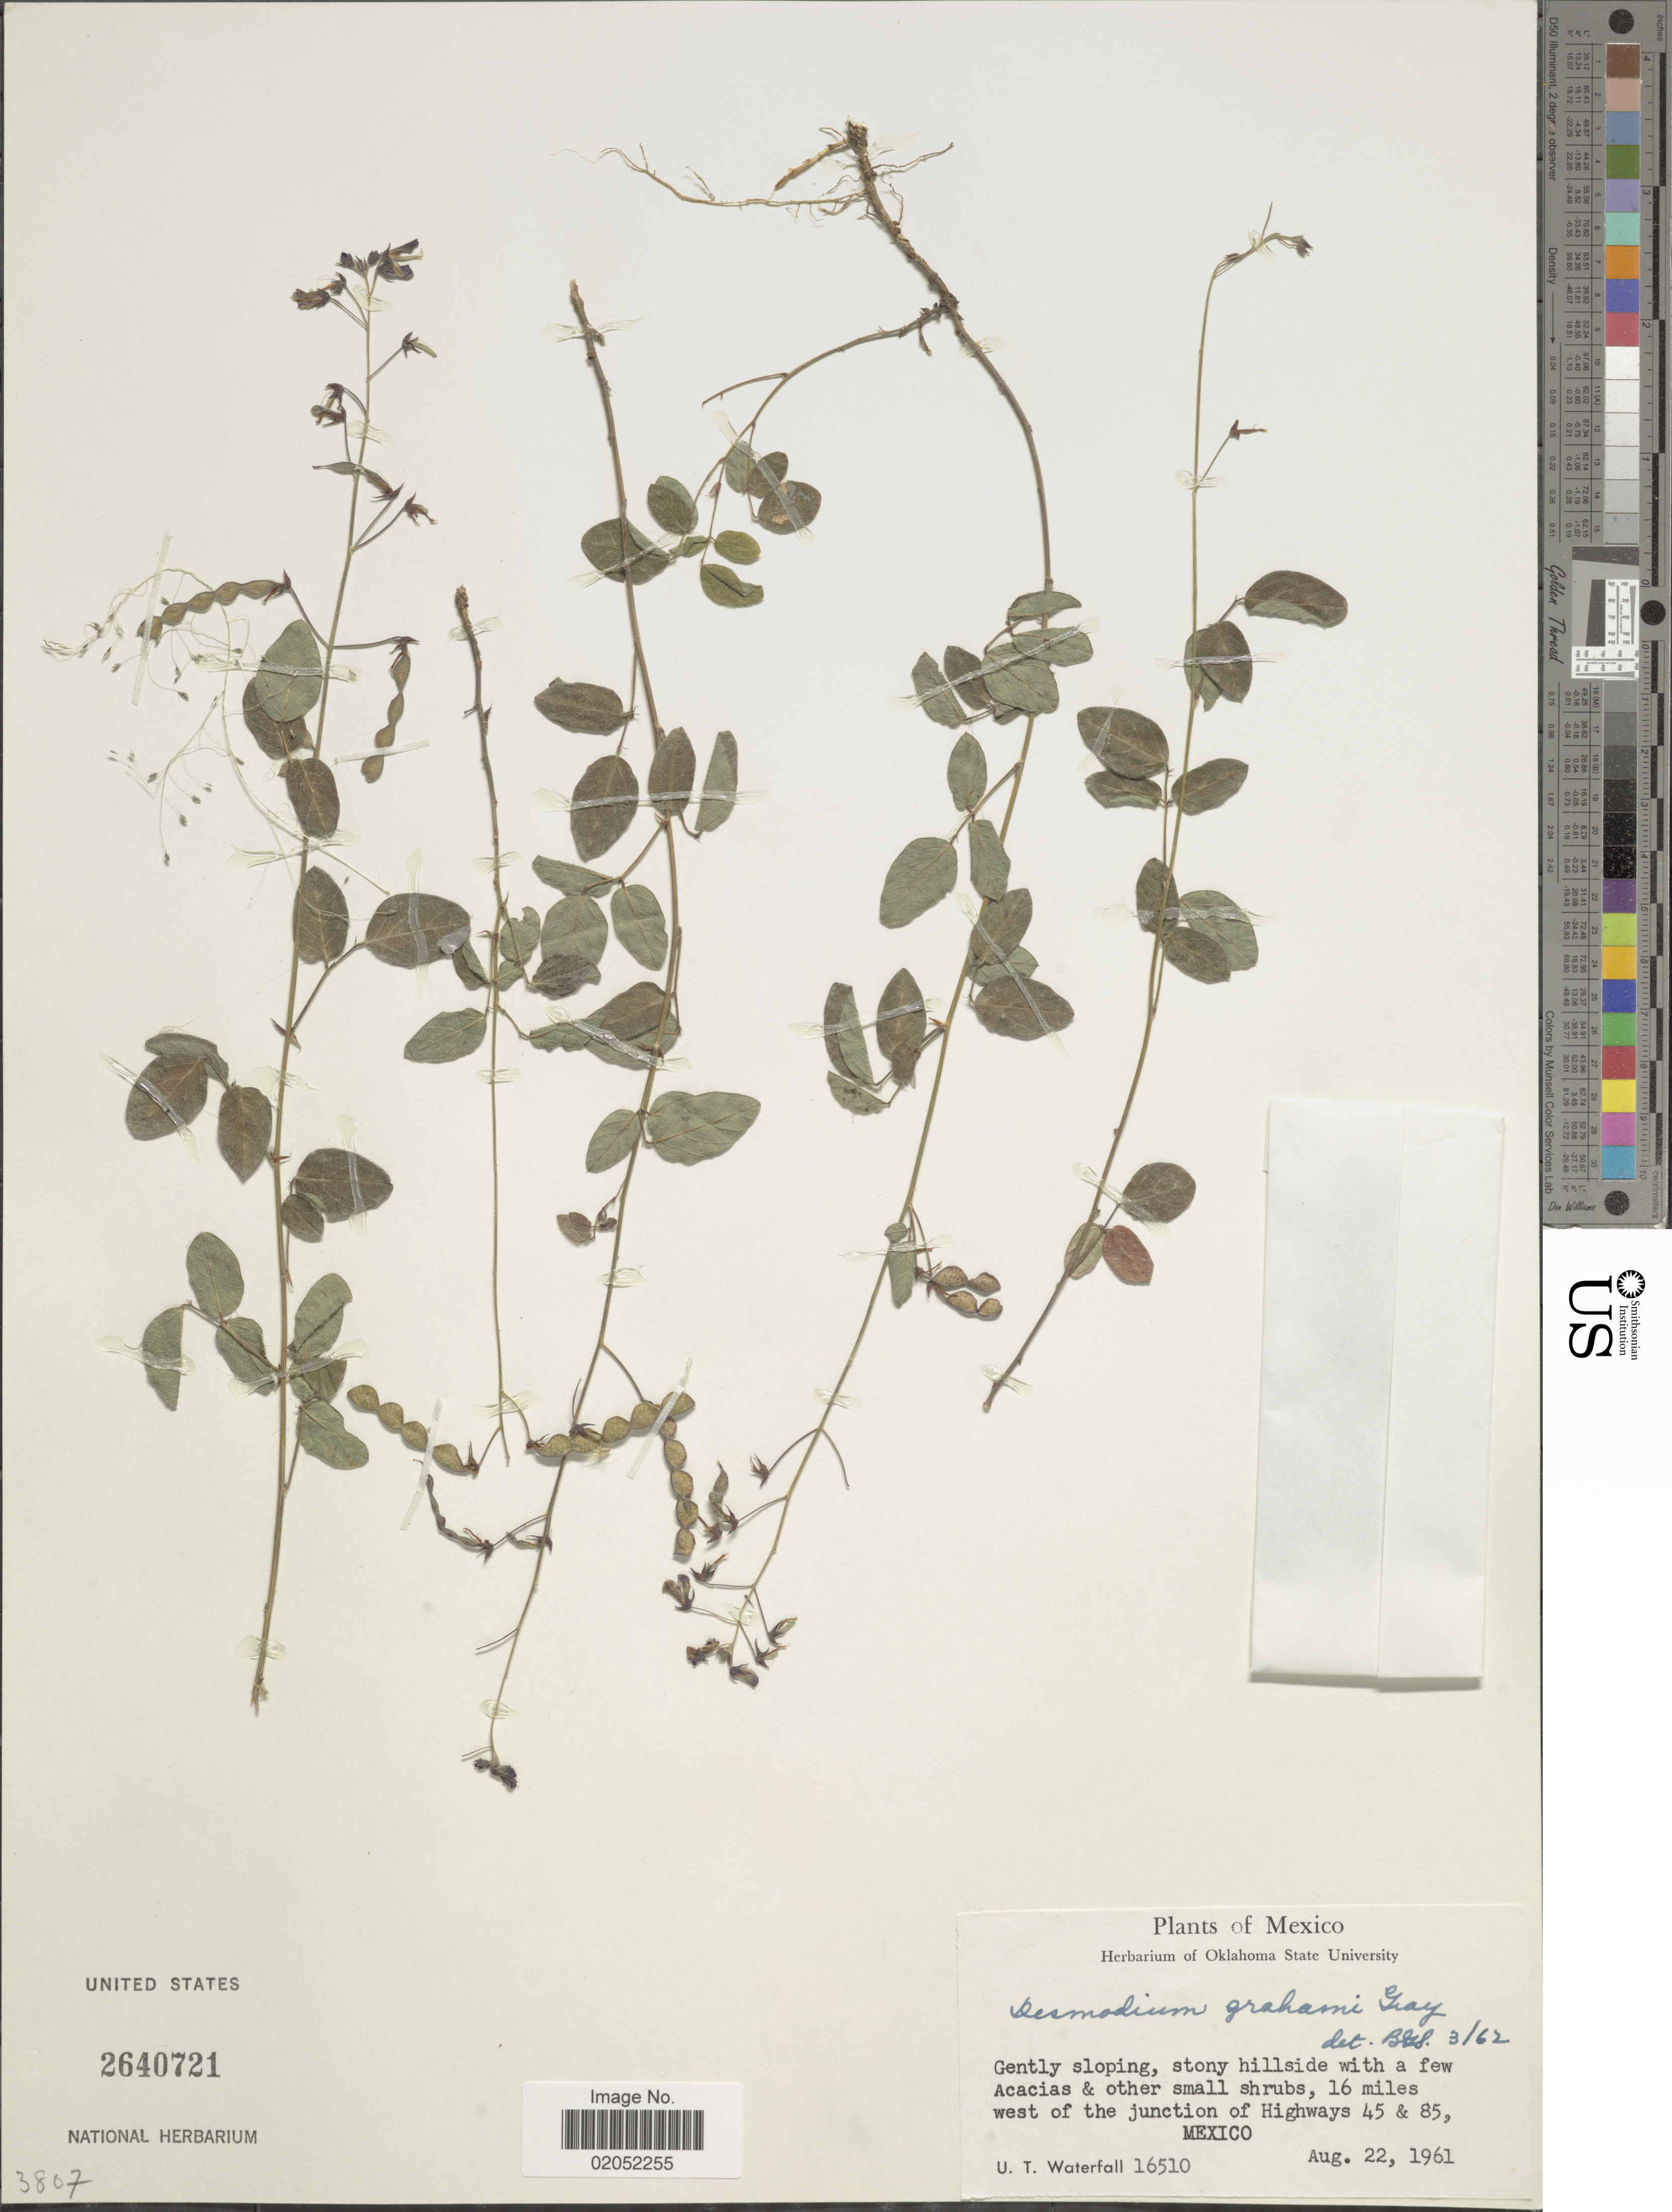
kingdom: Plantae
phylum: Tracheophyta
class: Magnoliopsida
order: Fabales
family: Fabaceae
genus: Desmodium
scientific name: Desmodium grahamii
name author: A. Gray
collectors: U. T. Waterfall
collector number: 16510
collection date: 1961-08-22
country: Mexico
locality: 16 miles west of the junction of Highways 45 & 85.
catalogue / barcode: US 2640721